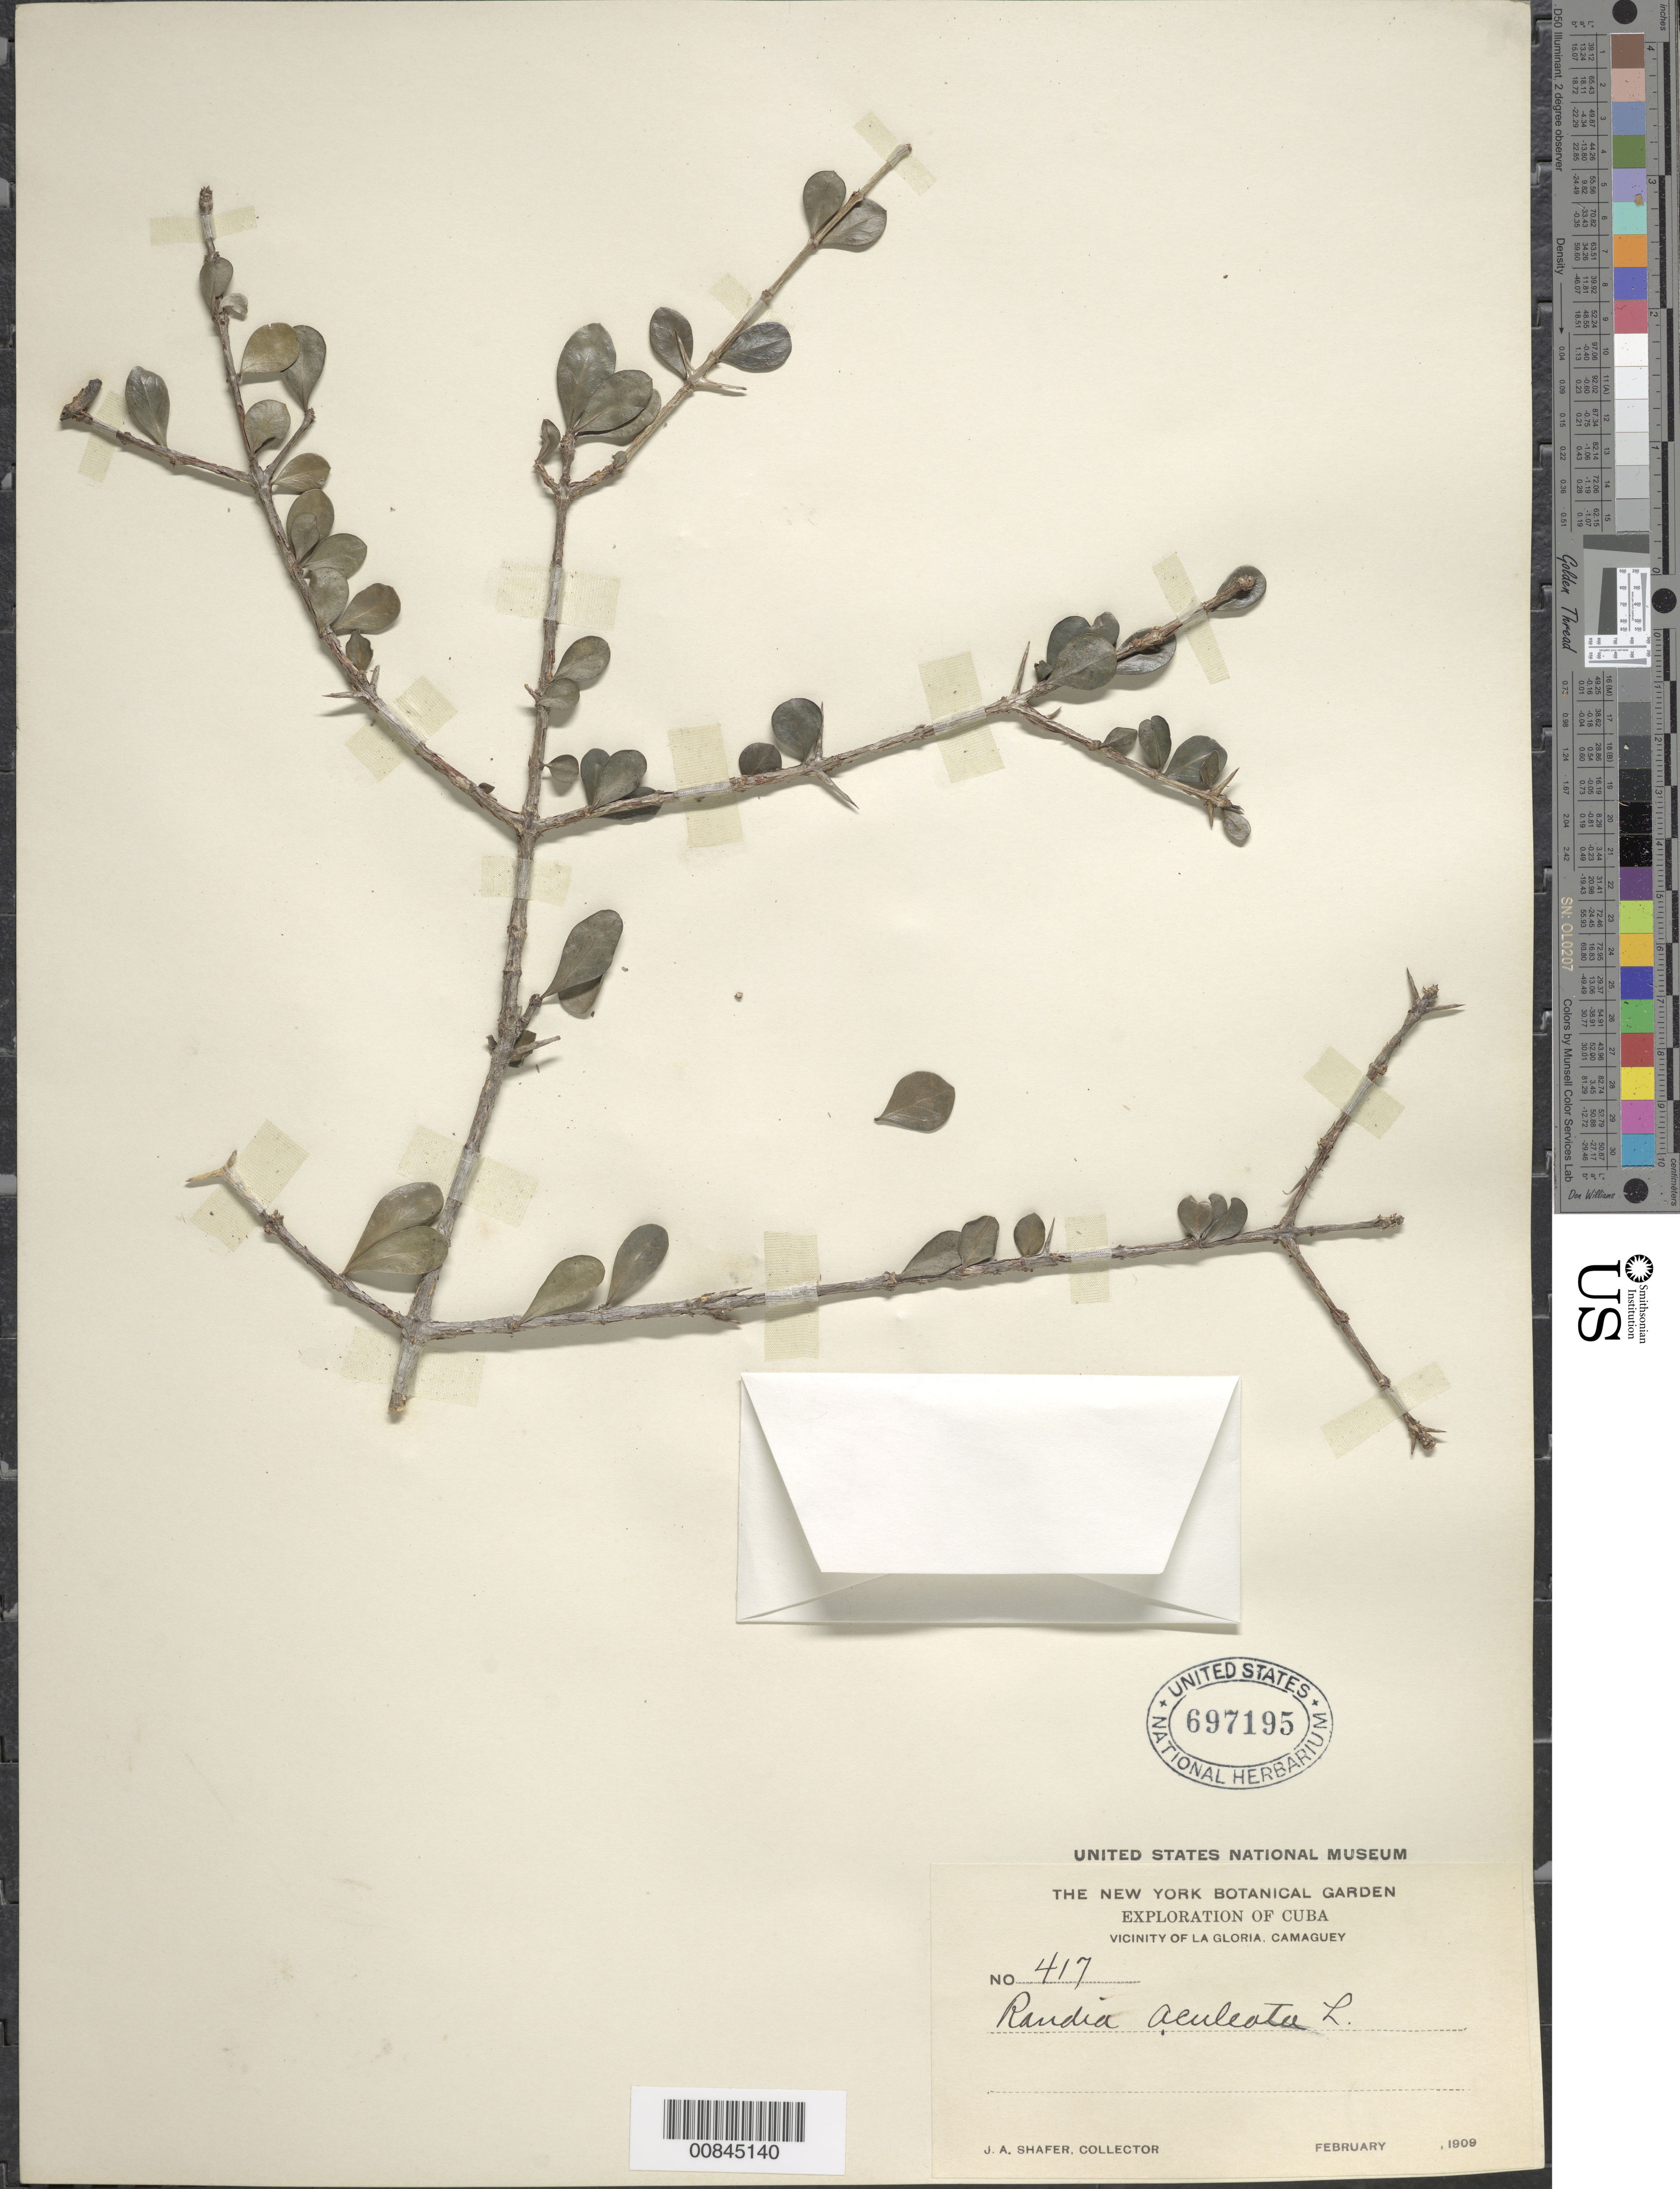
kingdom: Plantae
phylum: Tracheophyta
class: Magnoliopsida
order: Gentianales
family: Rubiaceae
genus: Randia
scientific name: Randia aculeata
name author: L.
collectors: J. A. Shafer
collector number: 417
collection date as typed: Feb 1909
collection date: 1909-02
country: Cuba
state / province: Camaguey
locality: Vicinity of La Gloria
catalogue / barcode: US 697195